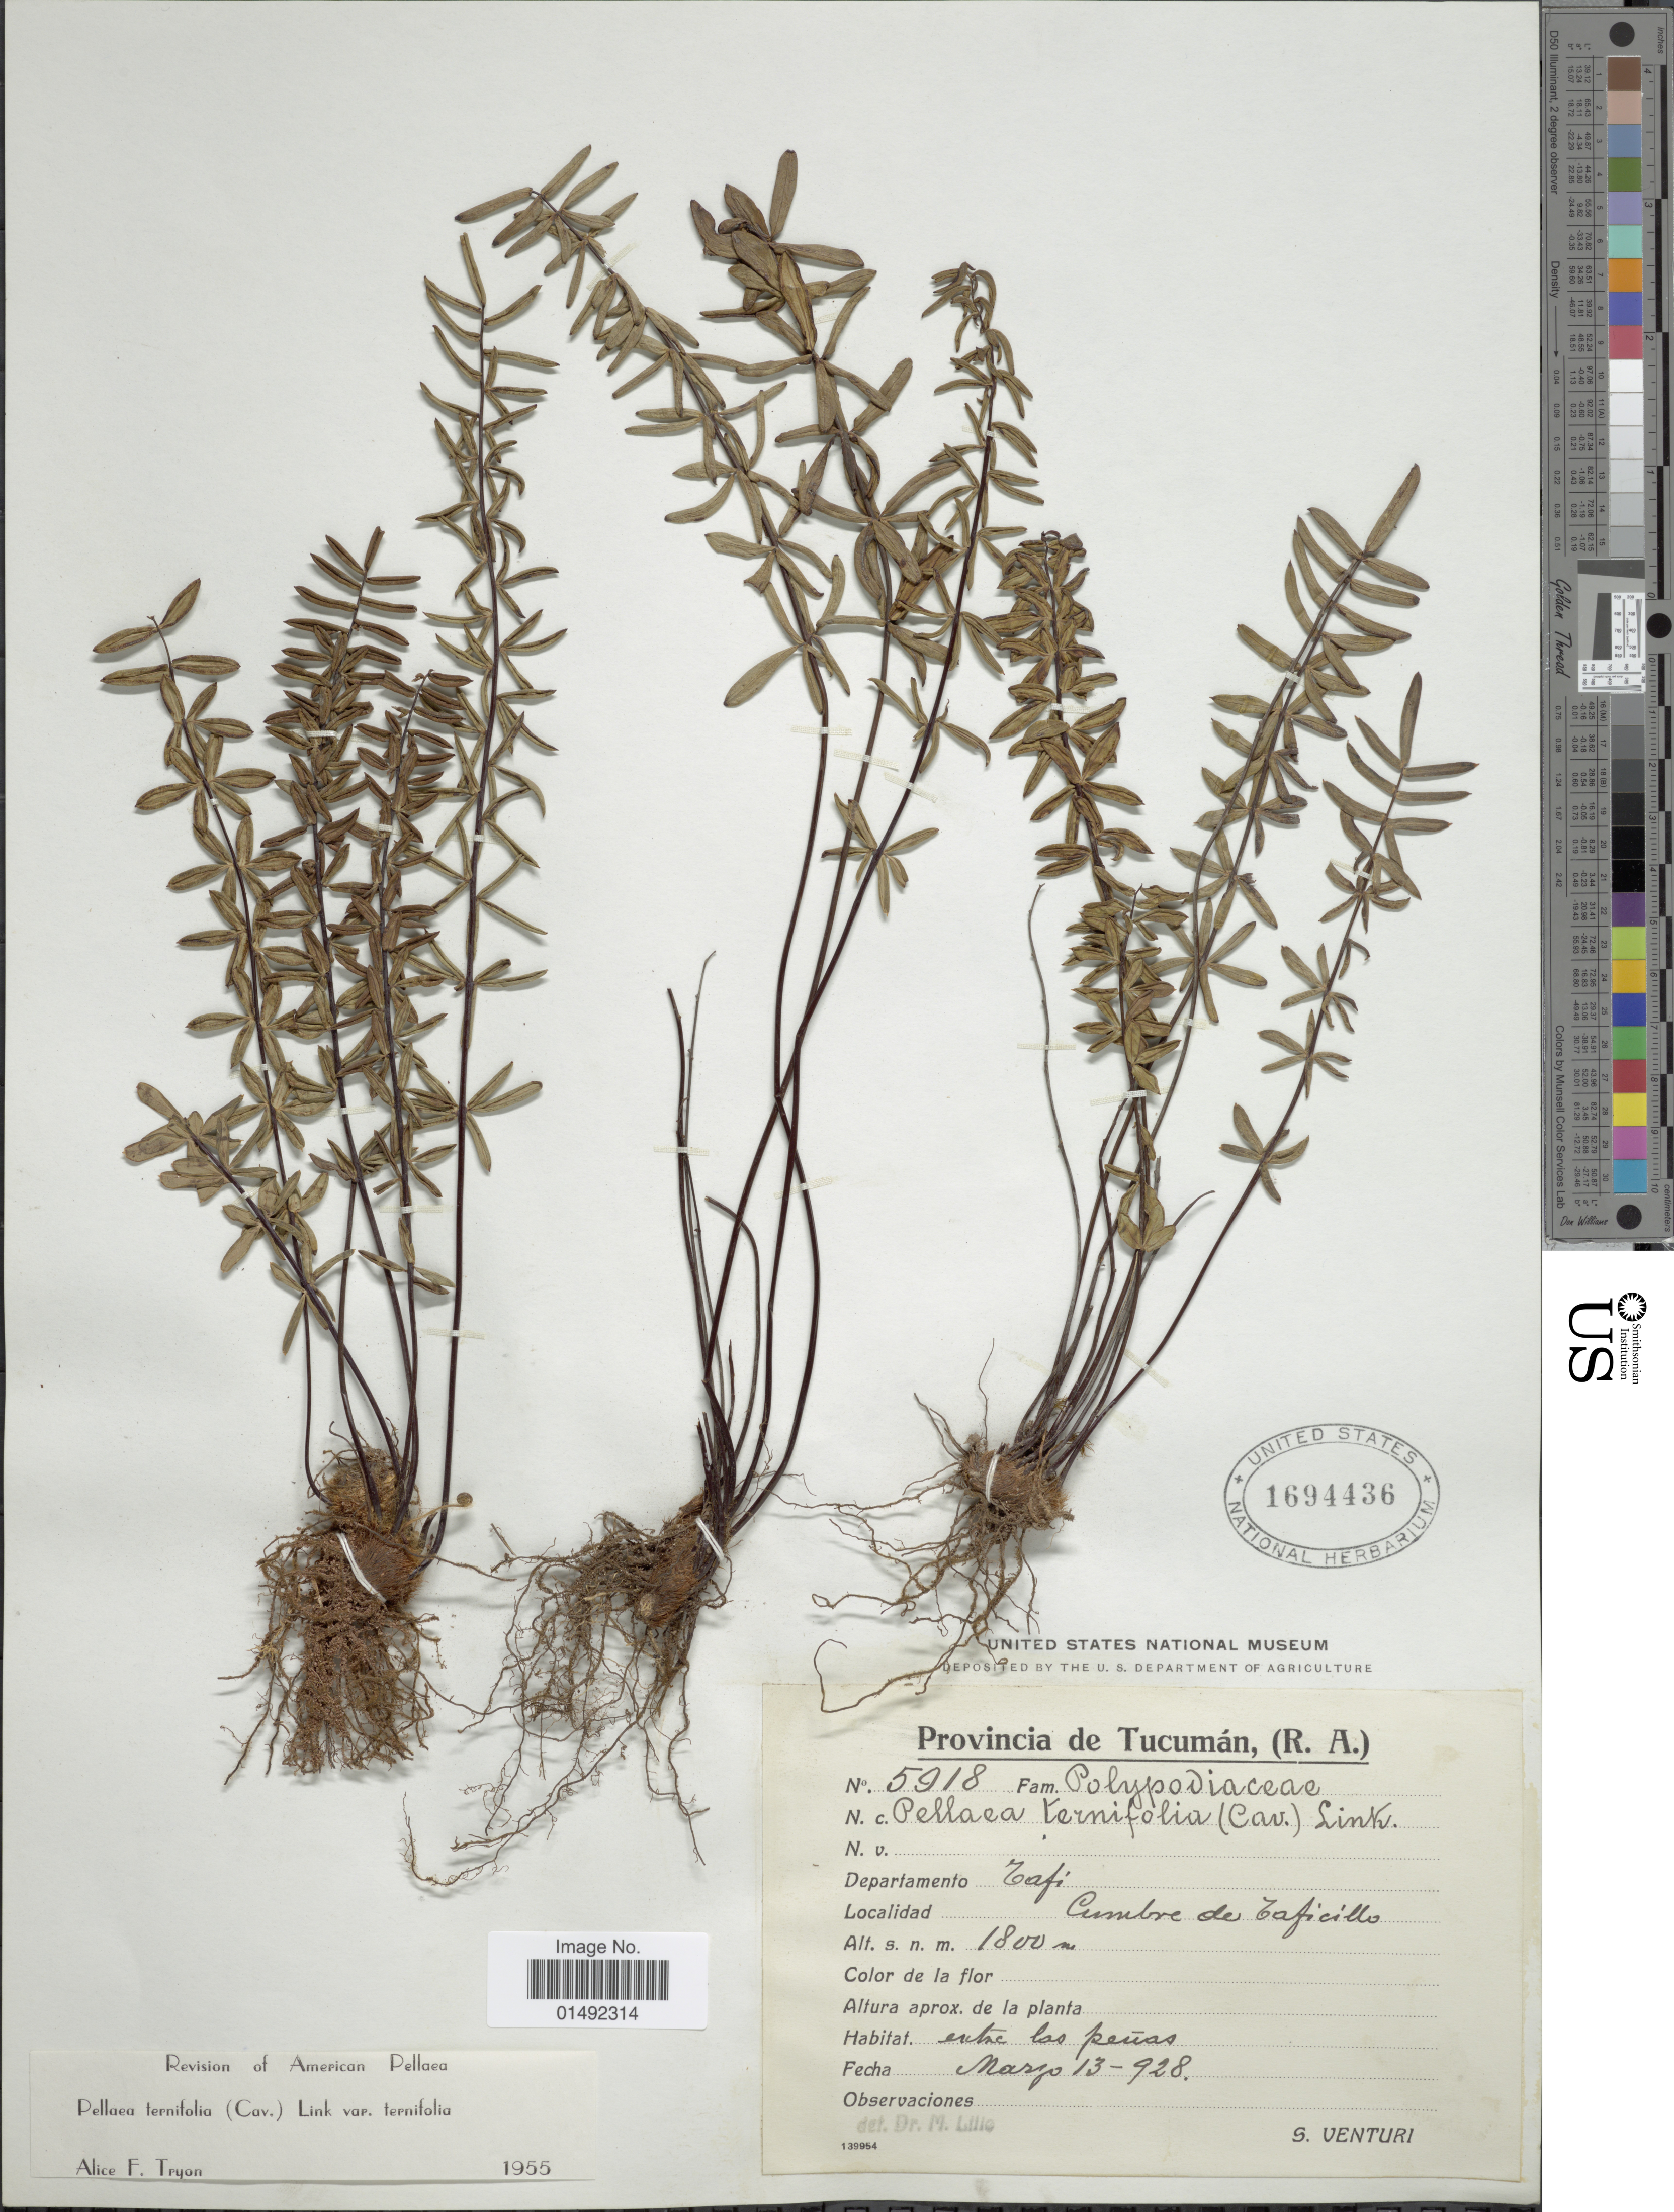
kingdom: Plantae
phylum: Tracheophyta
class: Polypodiopsida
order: Polypodiales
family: Pteridaceae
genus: Pellaea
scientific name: Pellaea ternifolia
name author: (Cav.) Link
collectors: S. Venturi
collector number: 5918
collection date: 1928-03-13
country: Argentina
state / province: Tucumán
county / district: Tafí Viejo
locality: Cumbre de Taficillo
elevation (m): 1800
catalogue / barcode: US 1694436